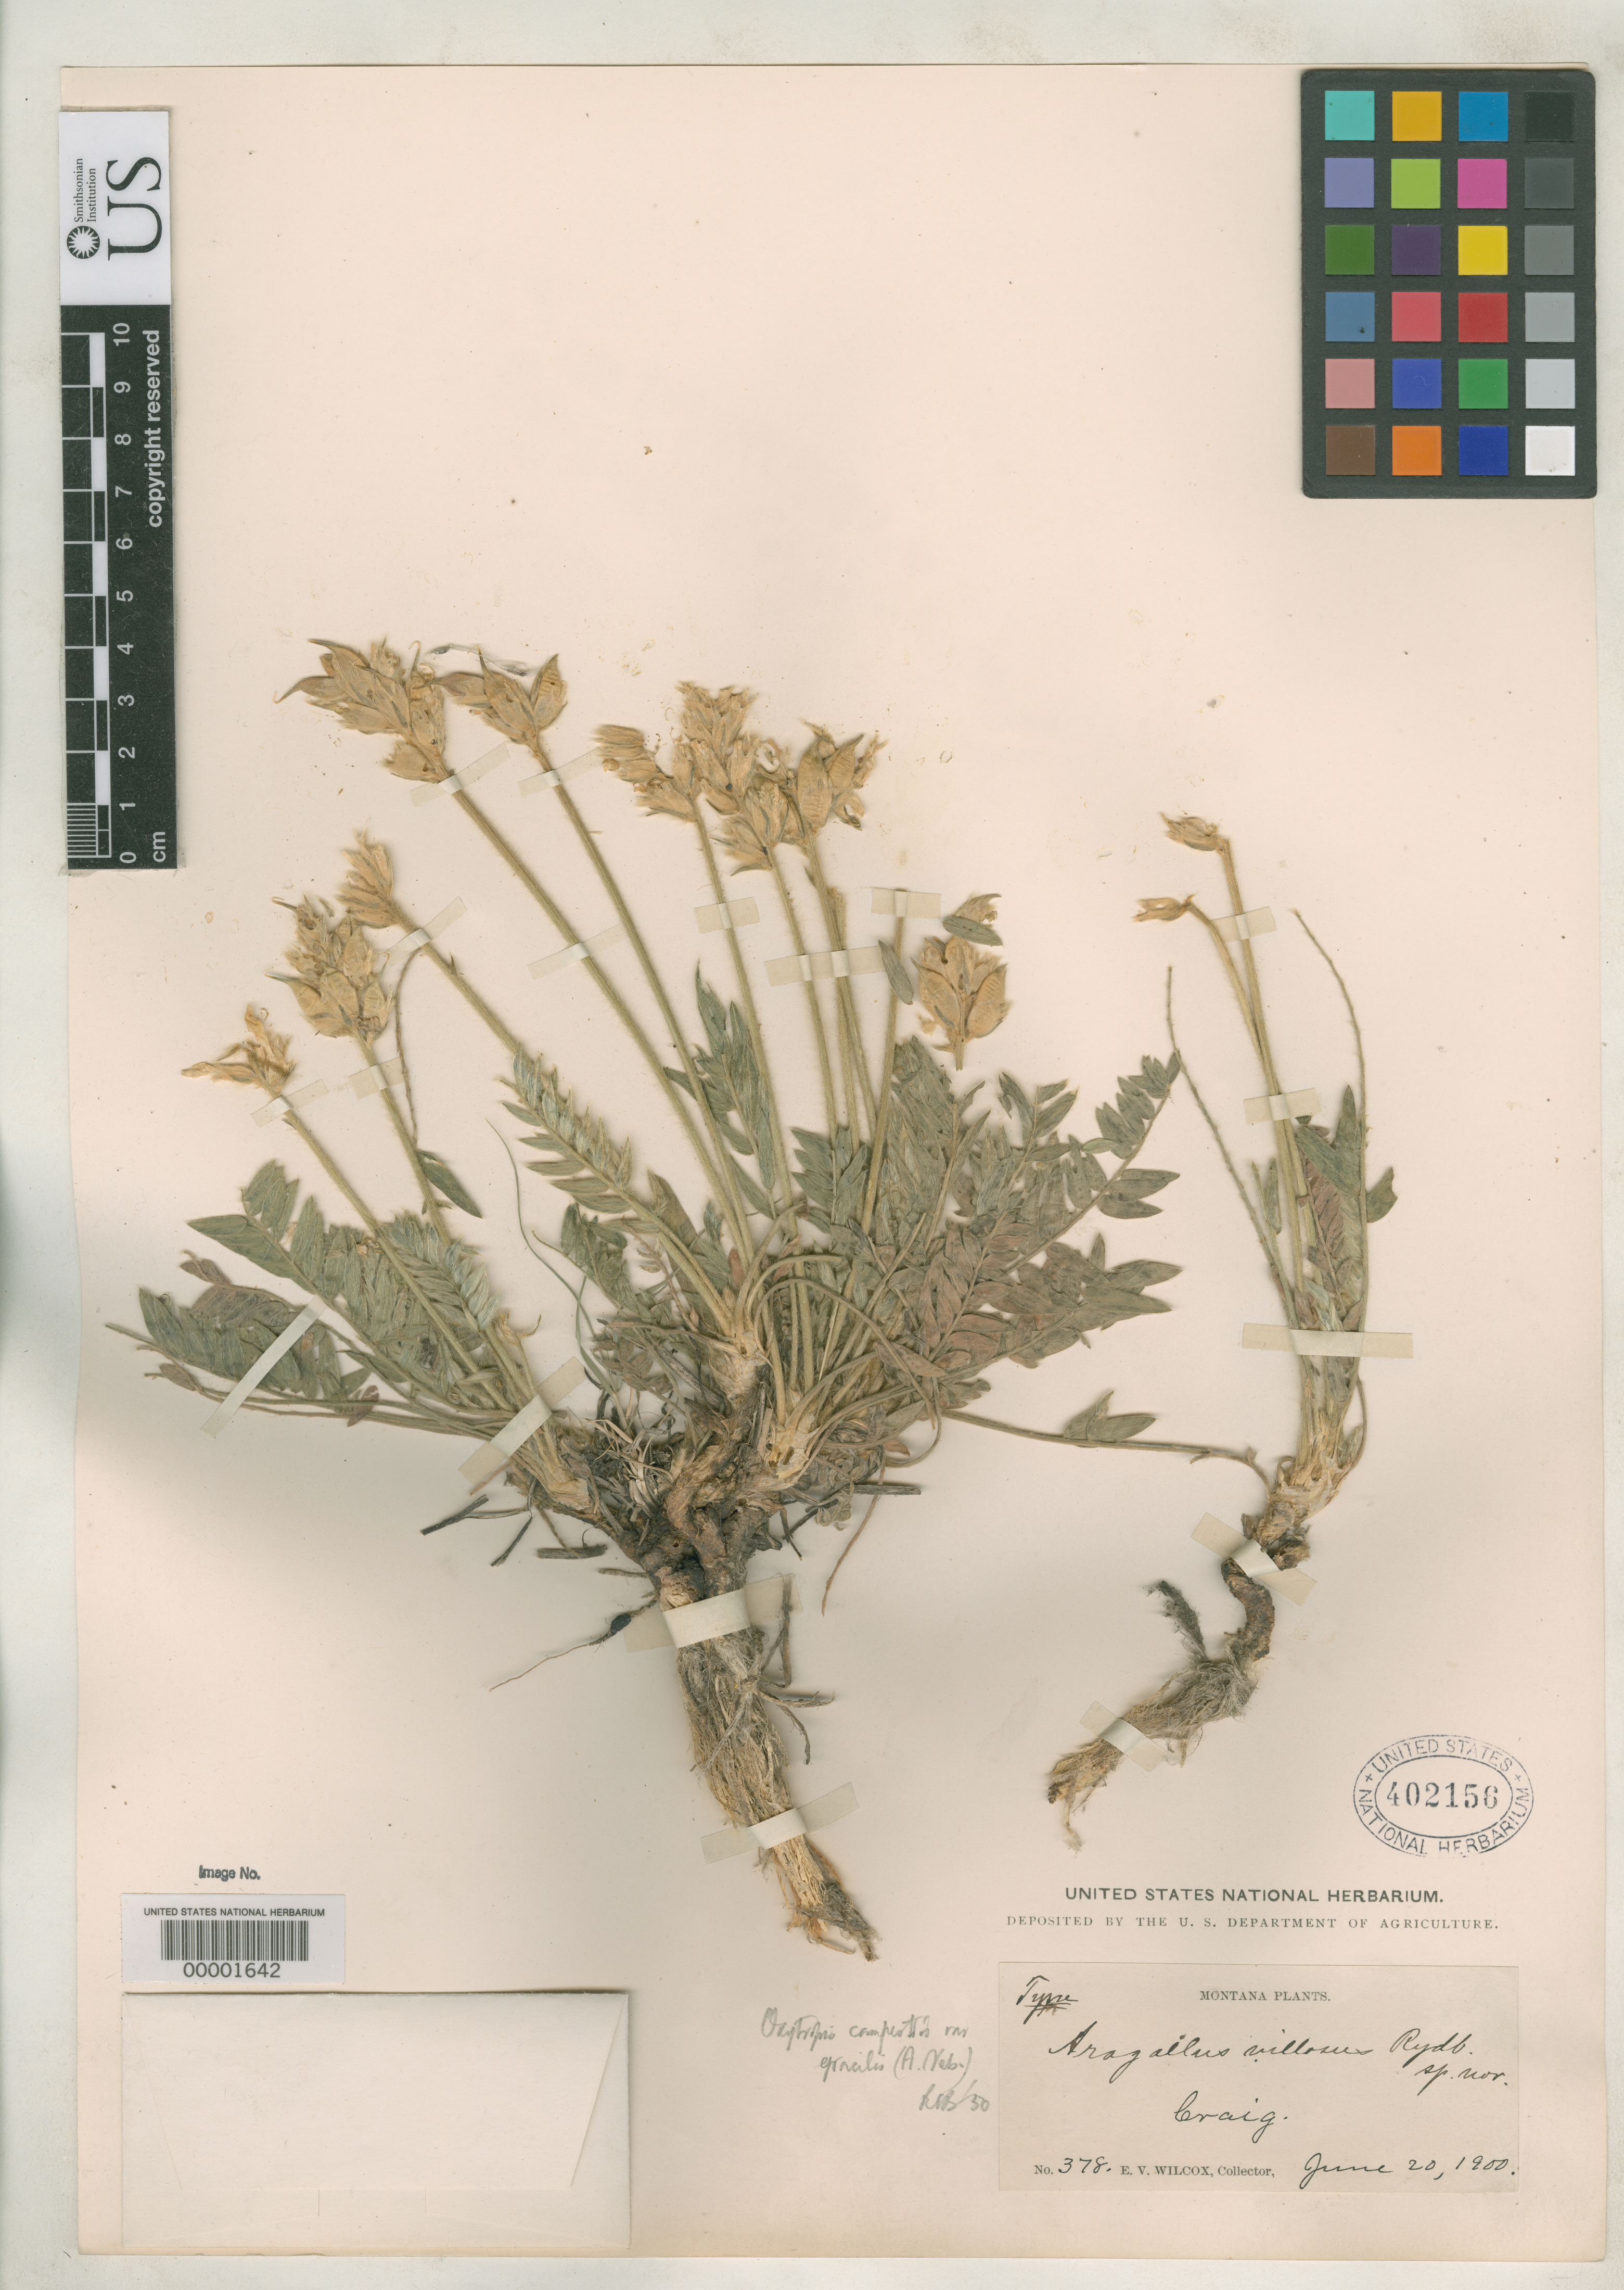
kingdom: Plantae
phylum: Tracheophyta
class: Magnoliopsida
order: Fabales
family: Fabaceae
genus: Aragallus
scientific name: Aragallus villosus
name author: Rydb.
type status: Holotype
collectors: E. V. Wilcox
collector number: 378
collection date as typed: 20 Jun 1900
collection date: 1900-06-20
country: United States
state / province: Montana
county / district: Lewis and Clark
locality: Craig.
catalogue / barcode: US 402156